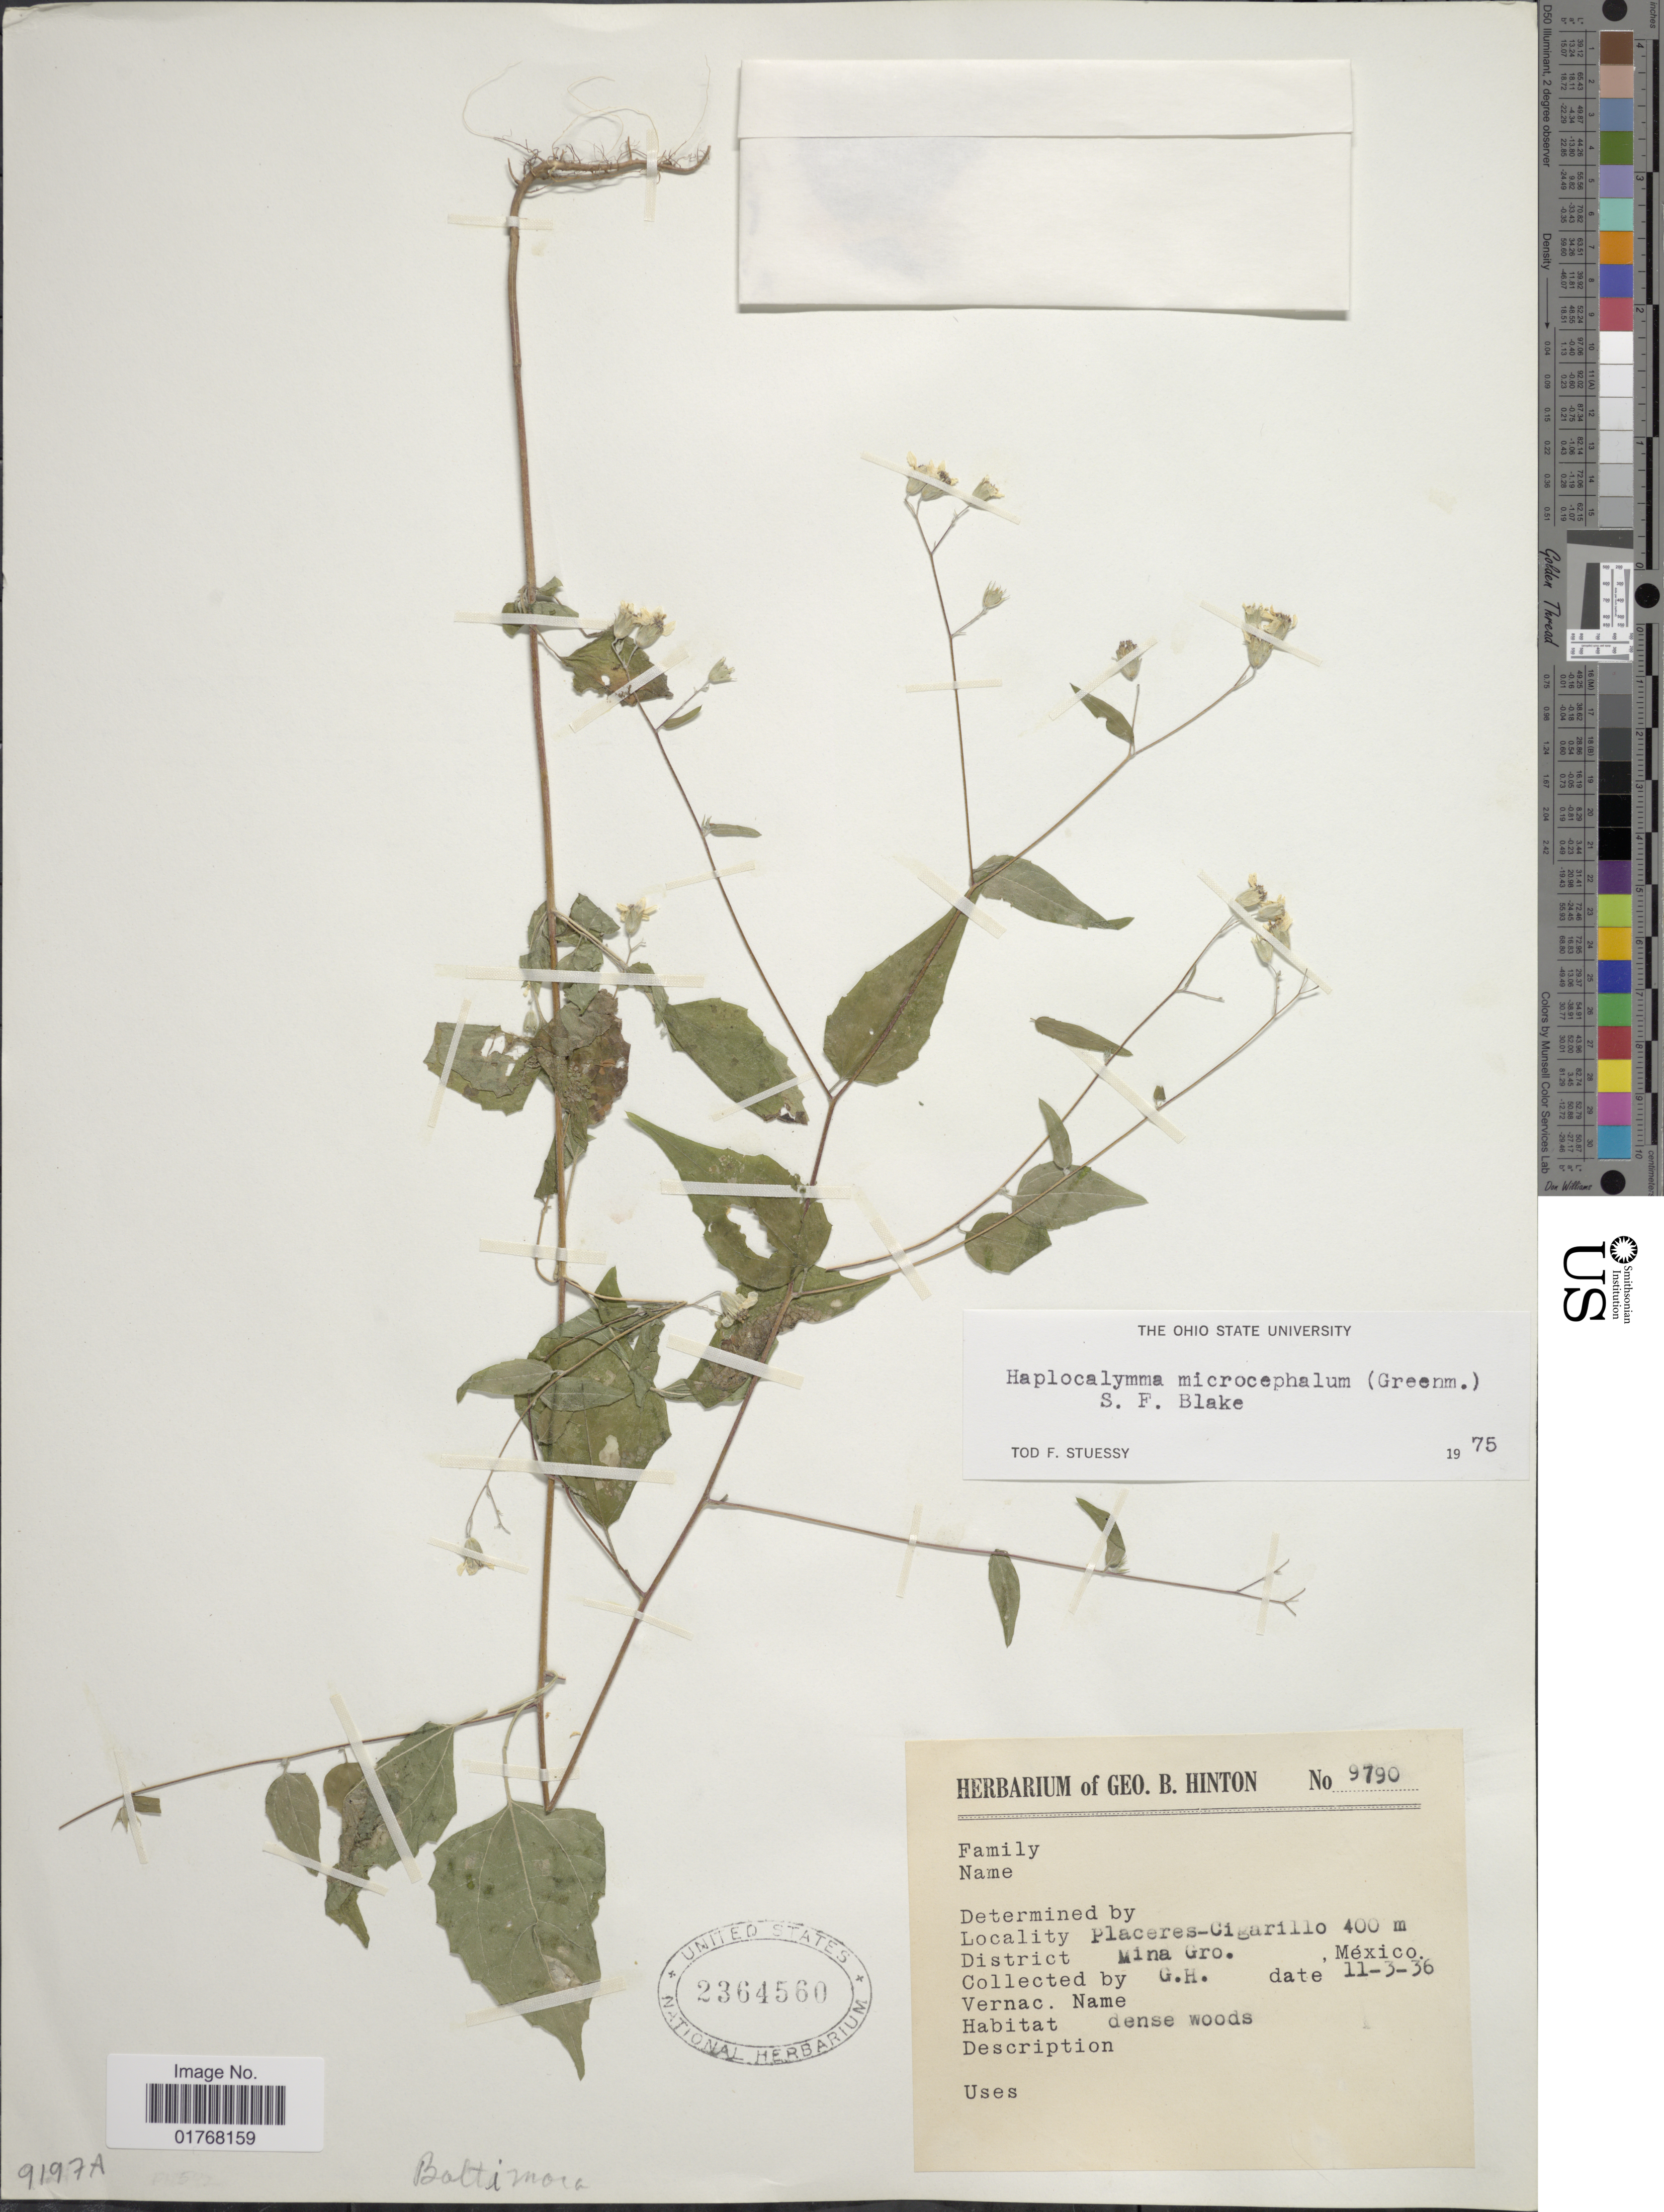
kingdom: Plantae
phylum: Tracheophyta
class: Magnoliopsida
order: Asterales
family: Asteraceae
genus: Viguiera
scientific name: Viguiera microcephala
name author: Greenm.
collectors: G. B. Hinton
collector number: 9790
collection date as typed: Transcribed d/m/y: 3/11/36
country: Mexico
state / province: Guerrero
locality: Placeres-Cigarillo, District Mina Gro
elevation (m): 400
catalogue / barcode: US 2364560